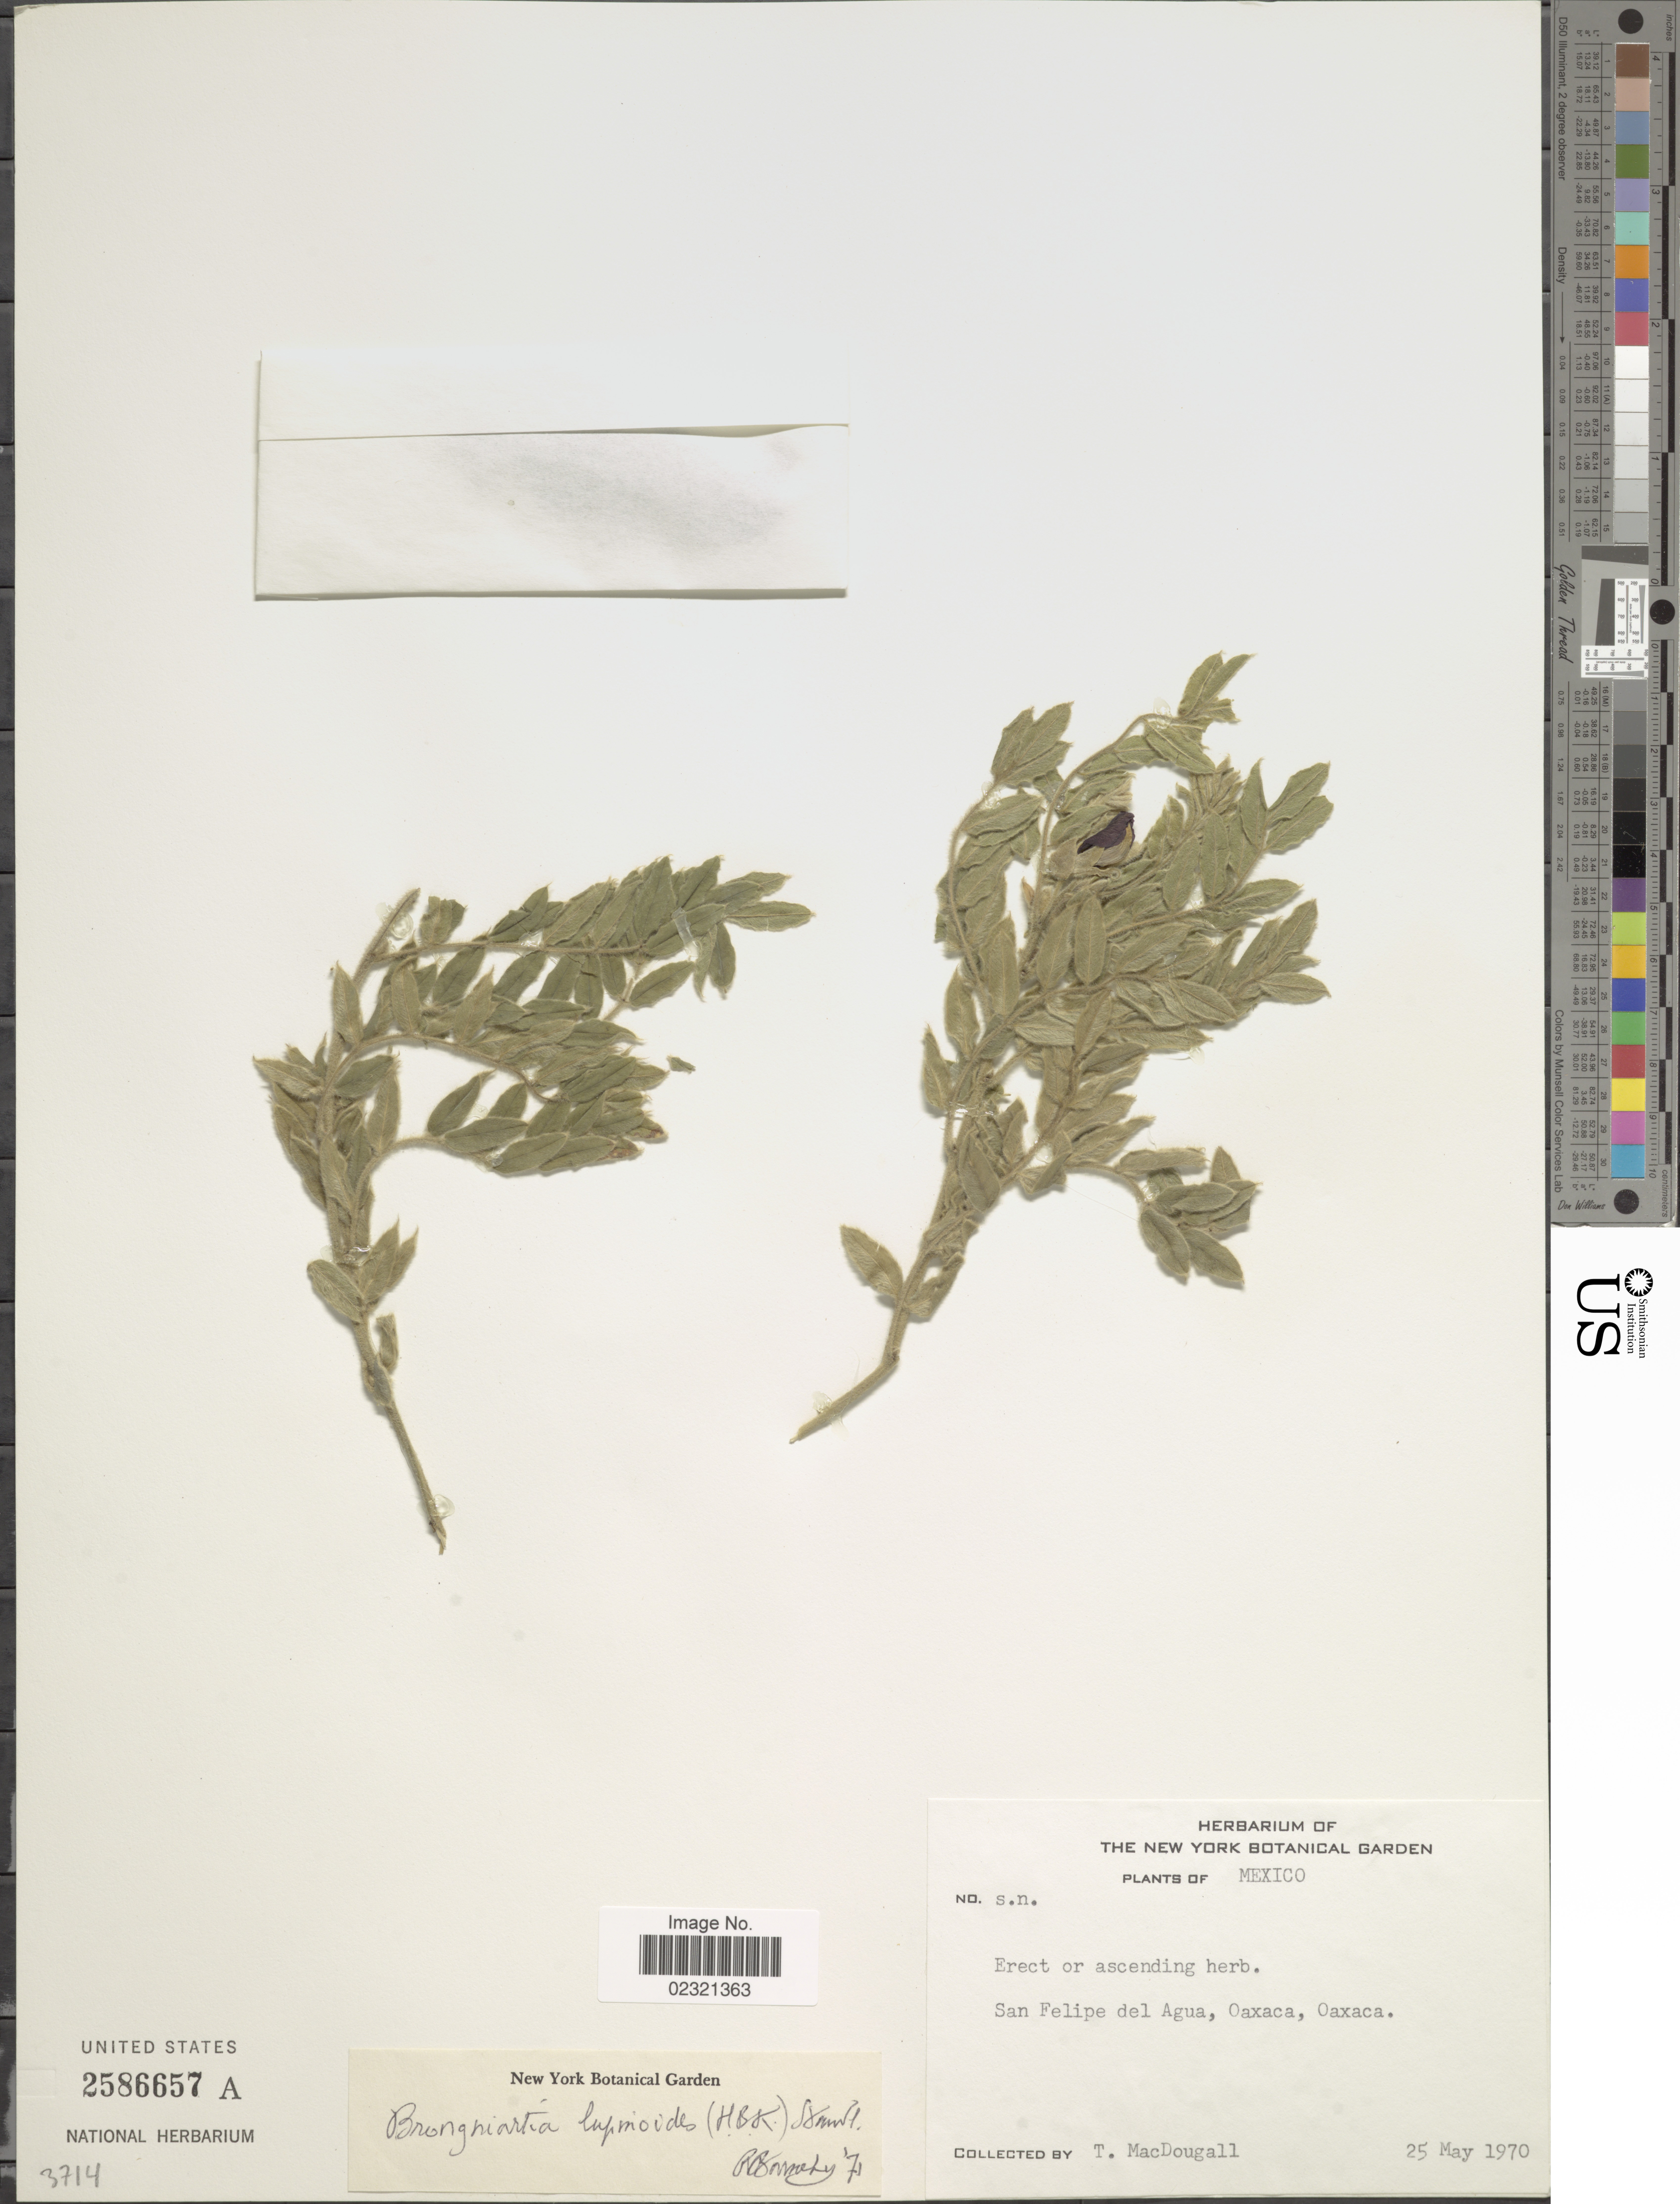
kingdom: Plantae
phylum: Tracheophyta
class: Magnoliopsida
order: Fabales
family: Fabaceae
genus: Brongniartia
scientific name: Brongniartia lupinoides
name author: (Kunth) Taub.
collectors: T. MacDougal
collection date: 1970-05-02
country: Mexico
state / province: Oaxaca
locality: San Felipe del Agua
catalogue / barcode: US 2586657A